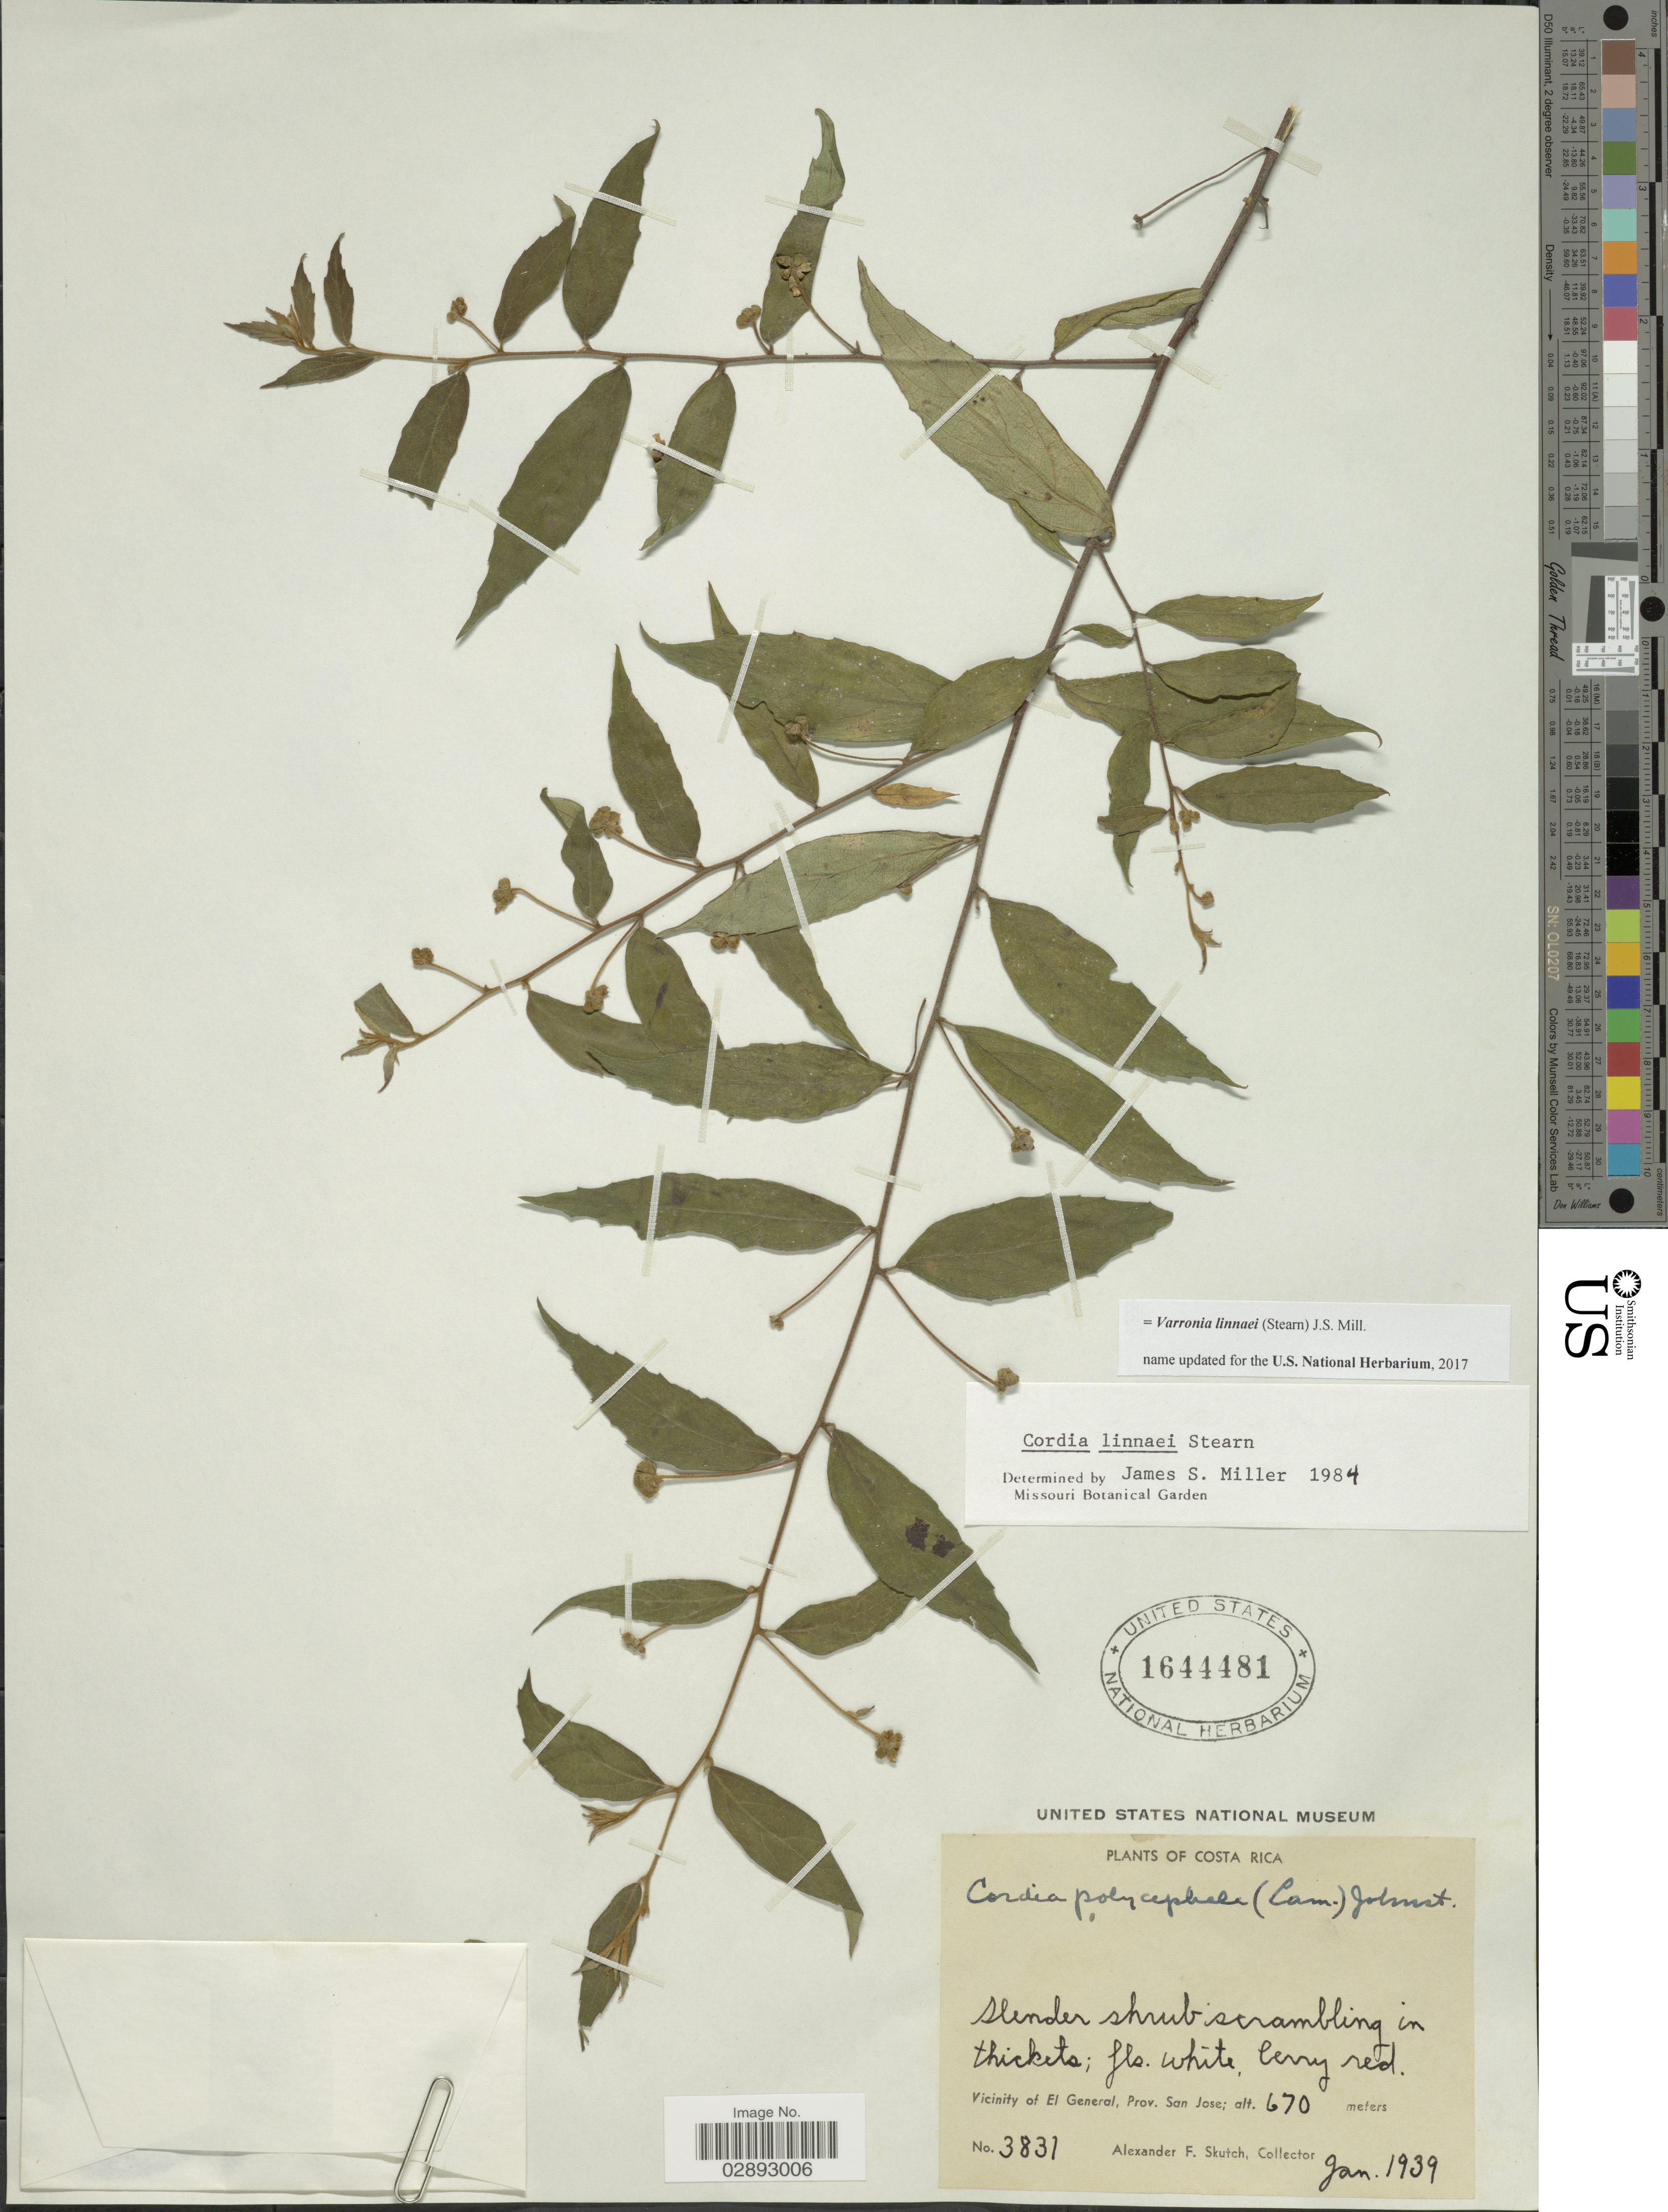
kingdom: Plantae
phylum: Tracheophyta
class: Magnoliopsida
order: Boraginales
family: Cordiaceae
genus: Varronia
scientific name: Varronia linnaei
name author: (Stearn) J.S. Mill.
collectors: A. F. Skutch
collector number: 3831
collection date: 1939-01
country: Costa Rica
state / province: San José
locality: Vicinity of El General, Prov. San Jose.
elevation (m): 670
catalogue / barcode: US 1644481